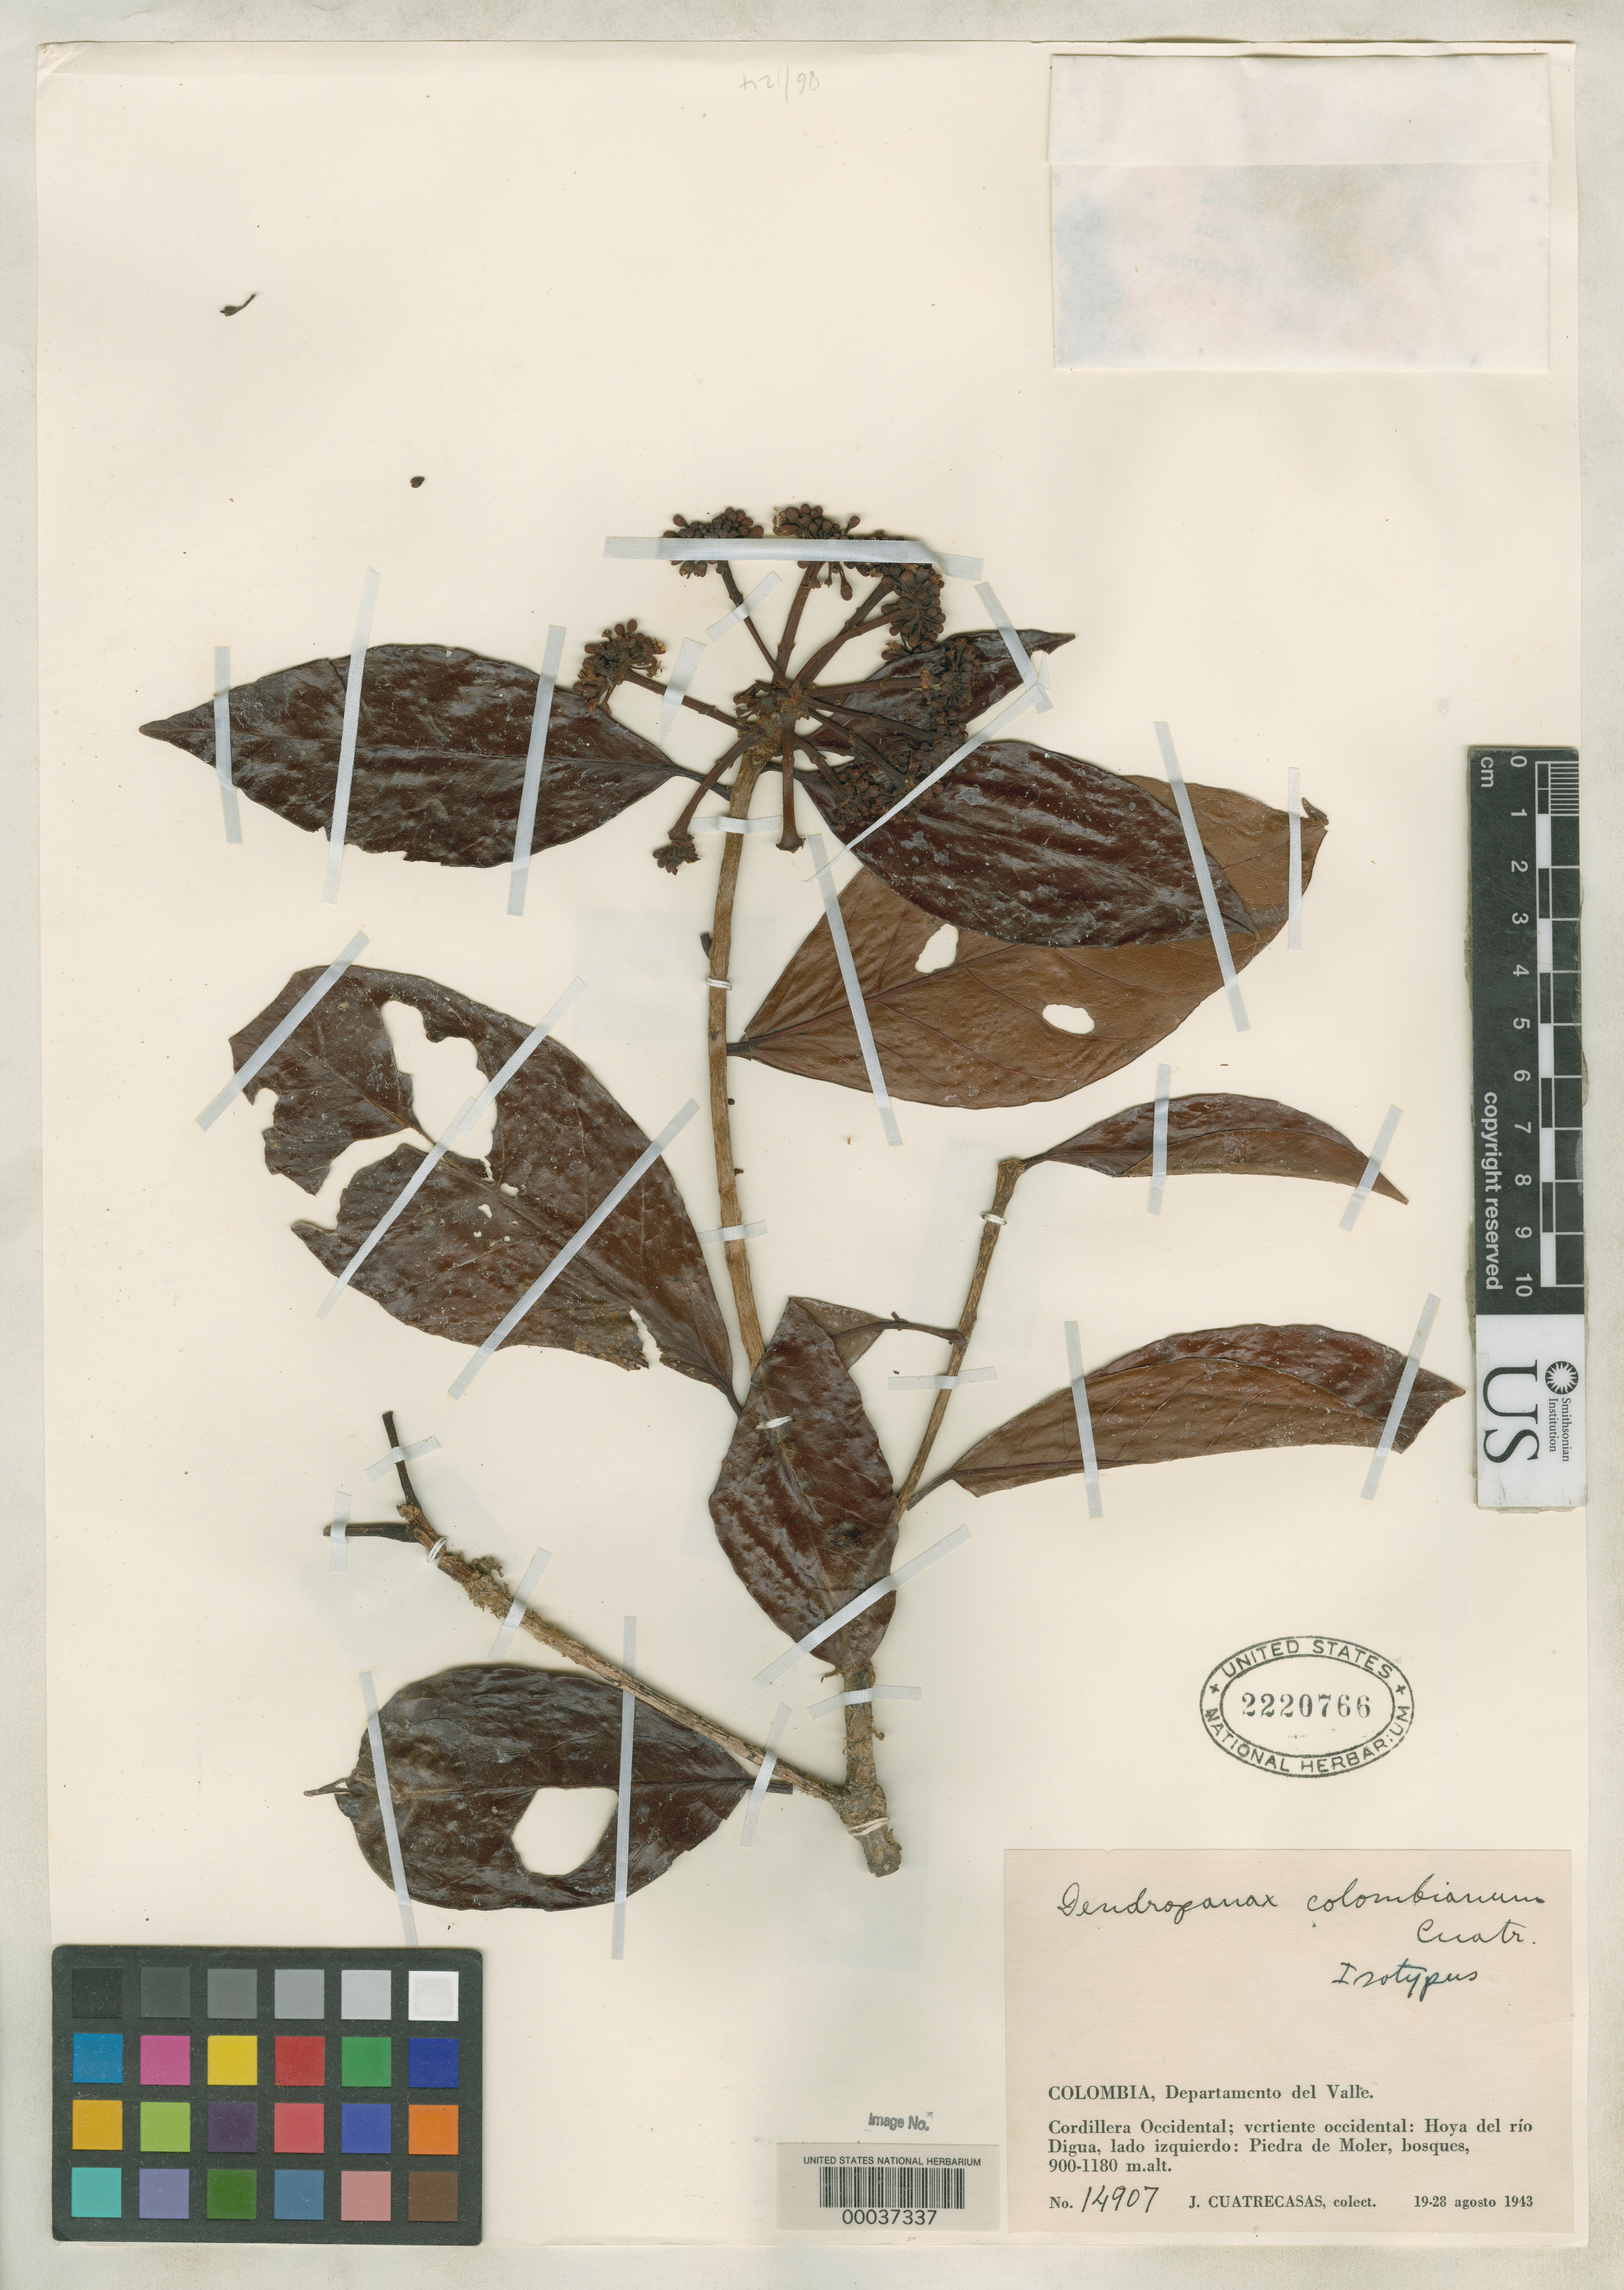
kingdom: Plantae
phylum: Tracheophyta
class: Magnoliopsida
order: Apiales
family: Araliaceae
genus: Dendropanax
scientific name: Dendropanax colombianus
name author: Cuatrec.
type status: Isotype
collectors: J. Cuatrecasas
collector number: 14907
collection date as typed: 19 Aug 1943 to 28 Aug 1943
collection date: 1943-08-19/1943-08-28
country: Colombia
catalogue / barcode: US 2220766